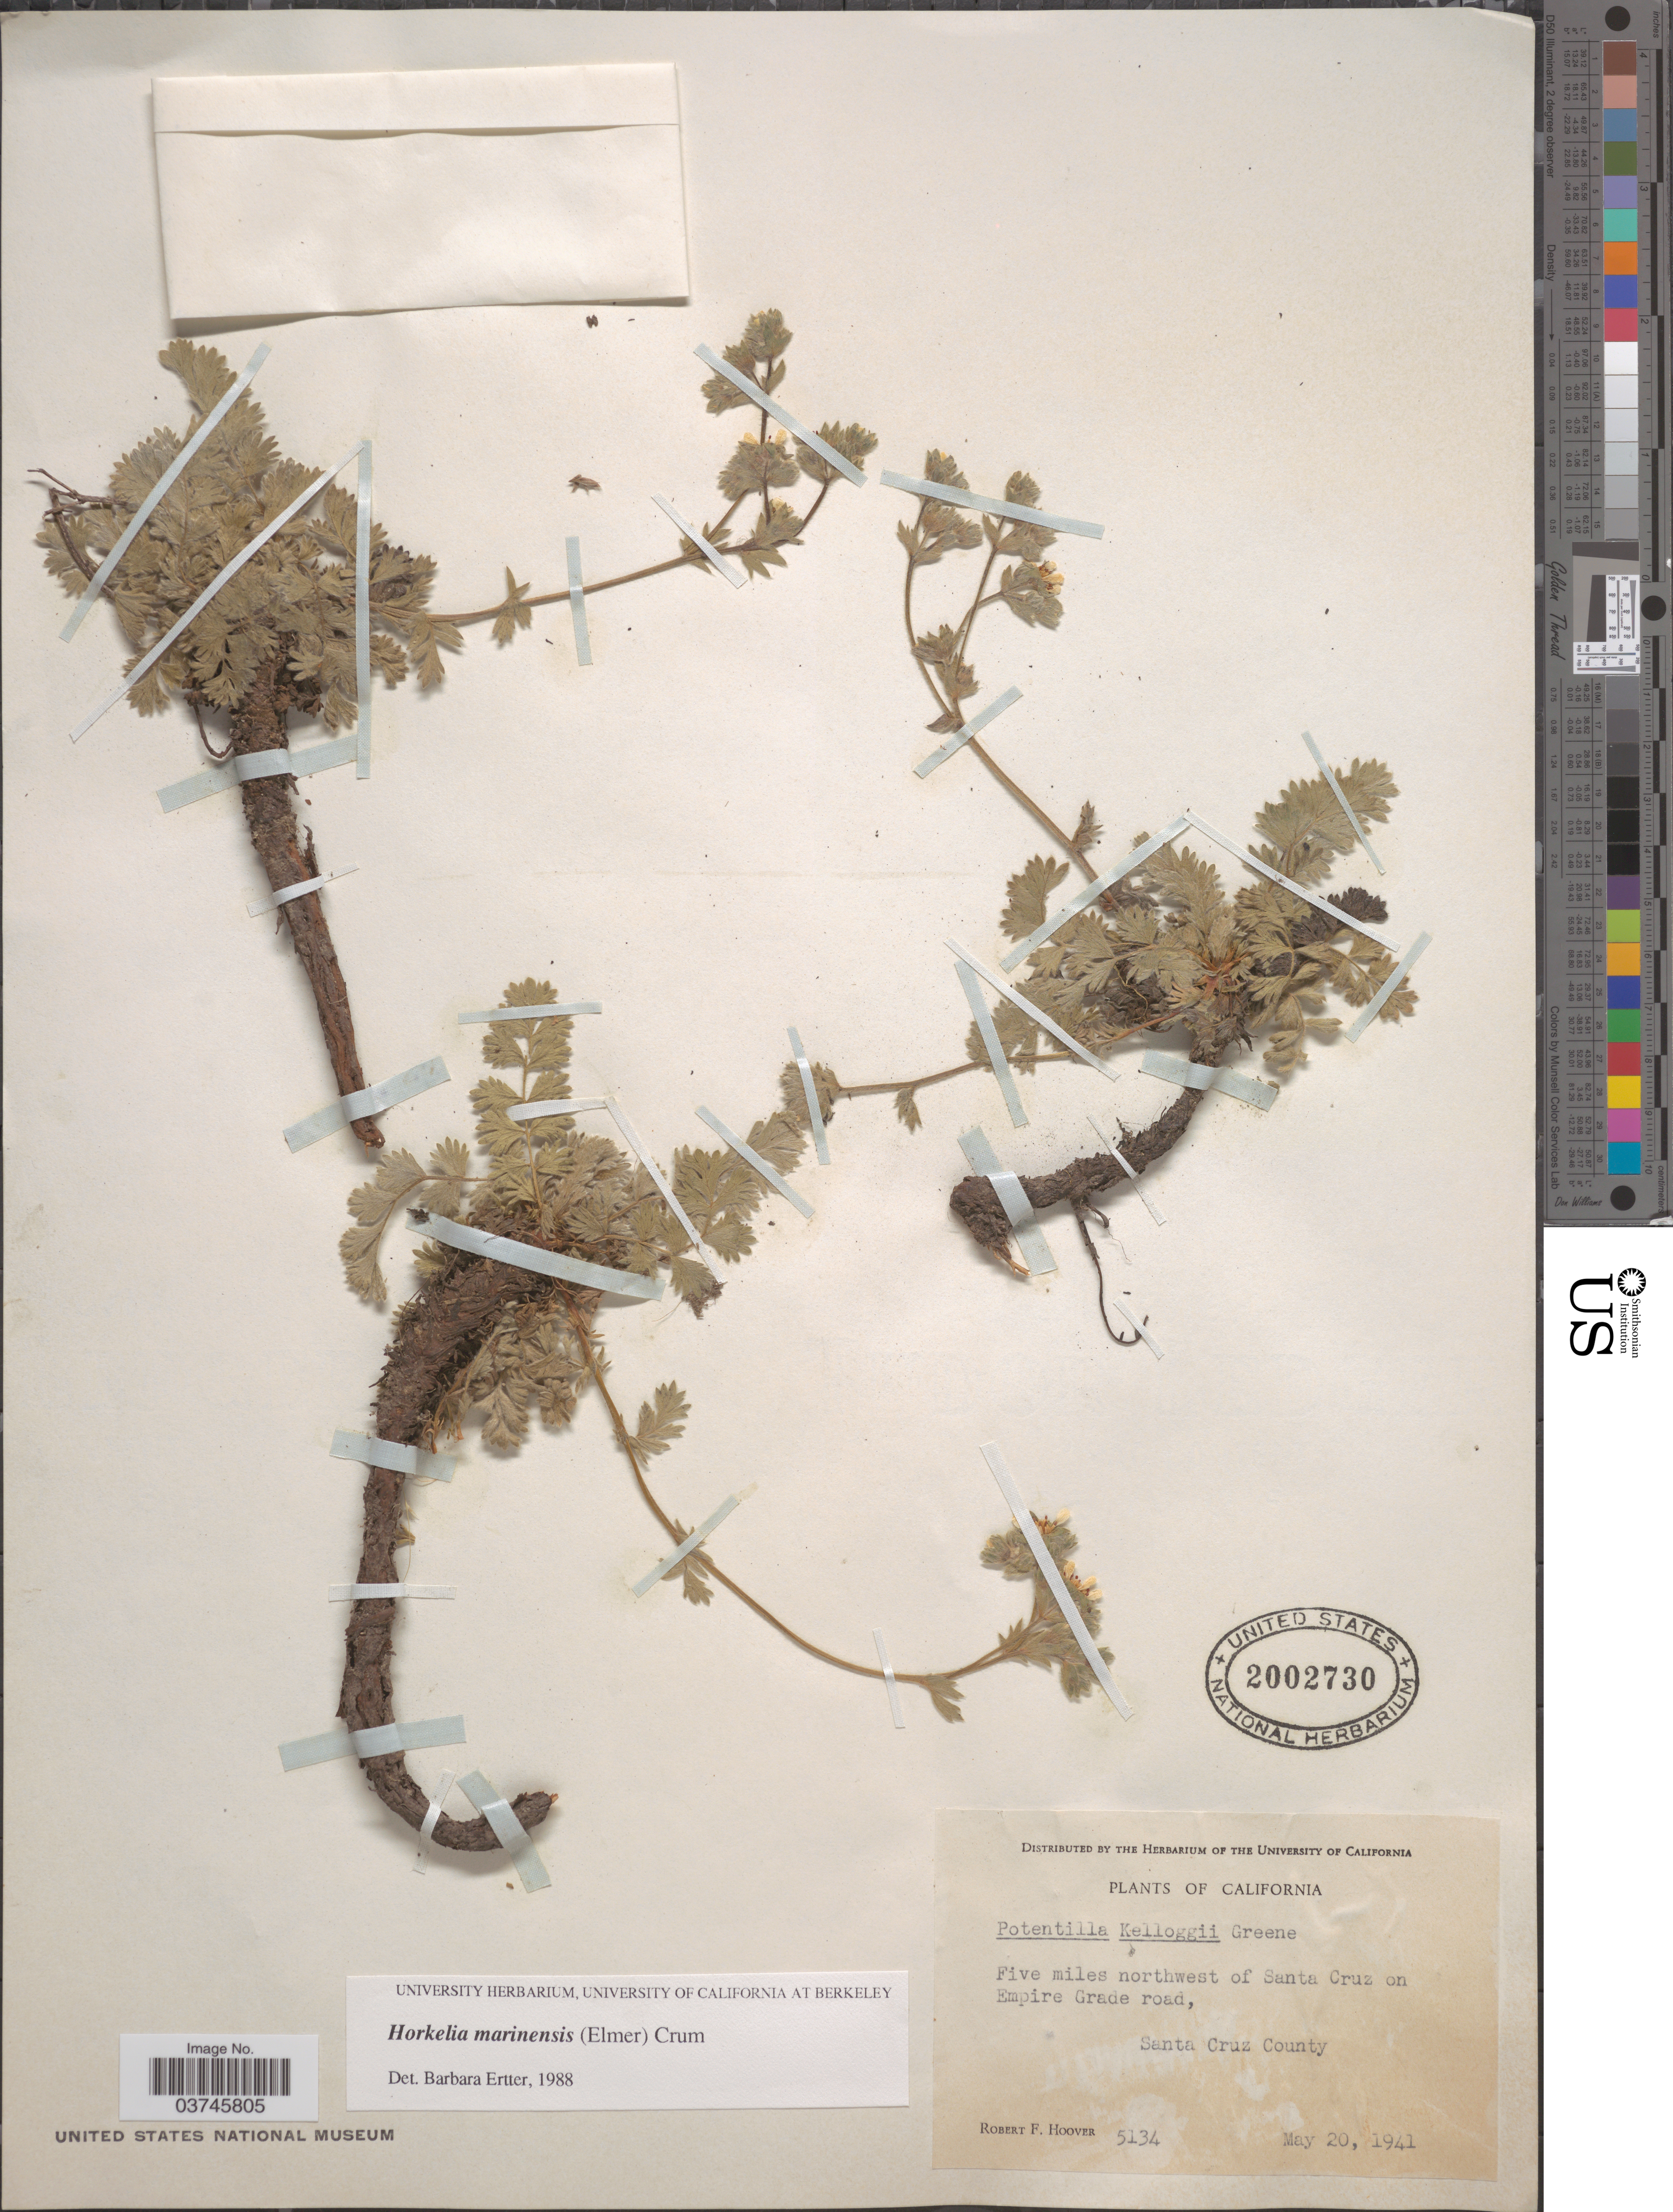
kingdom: Plantae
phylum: Tracheophyta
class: Magnoliopsida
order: Rosales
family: Rosaceae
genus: Potentilla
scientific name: Potentilla marinensis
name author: (Elmer) J.T. Howell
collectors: R. F. Hoover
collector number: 5134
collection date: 1941-05-20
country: United States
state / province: California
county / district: Santa Cruz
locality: Five miles northwest of Santa Cruz on Empire Grade road, Santa Cruz County.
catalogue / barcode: US 2002730